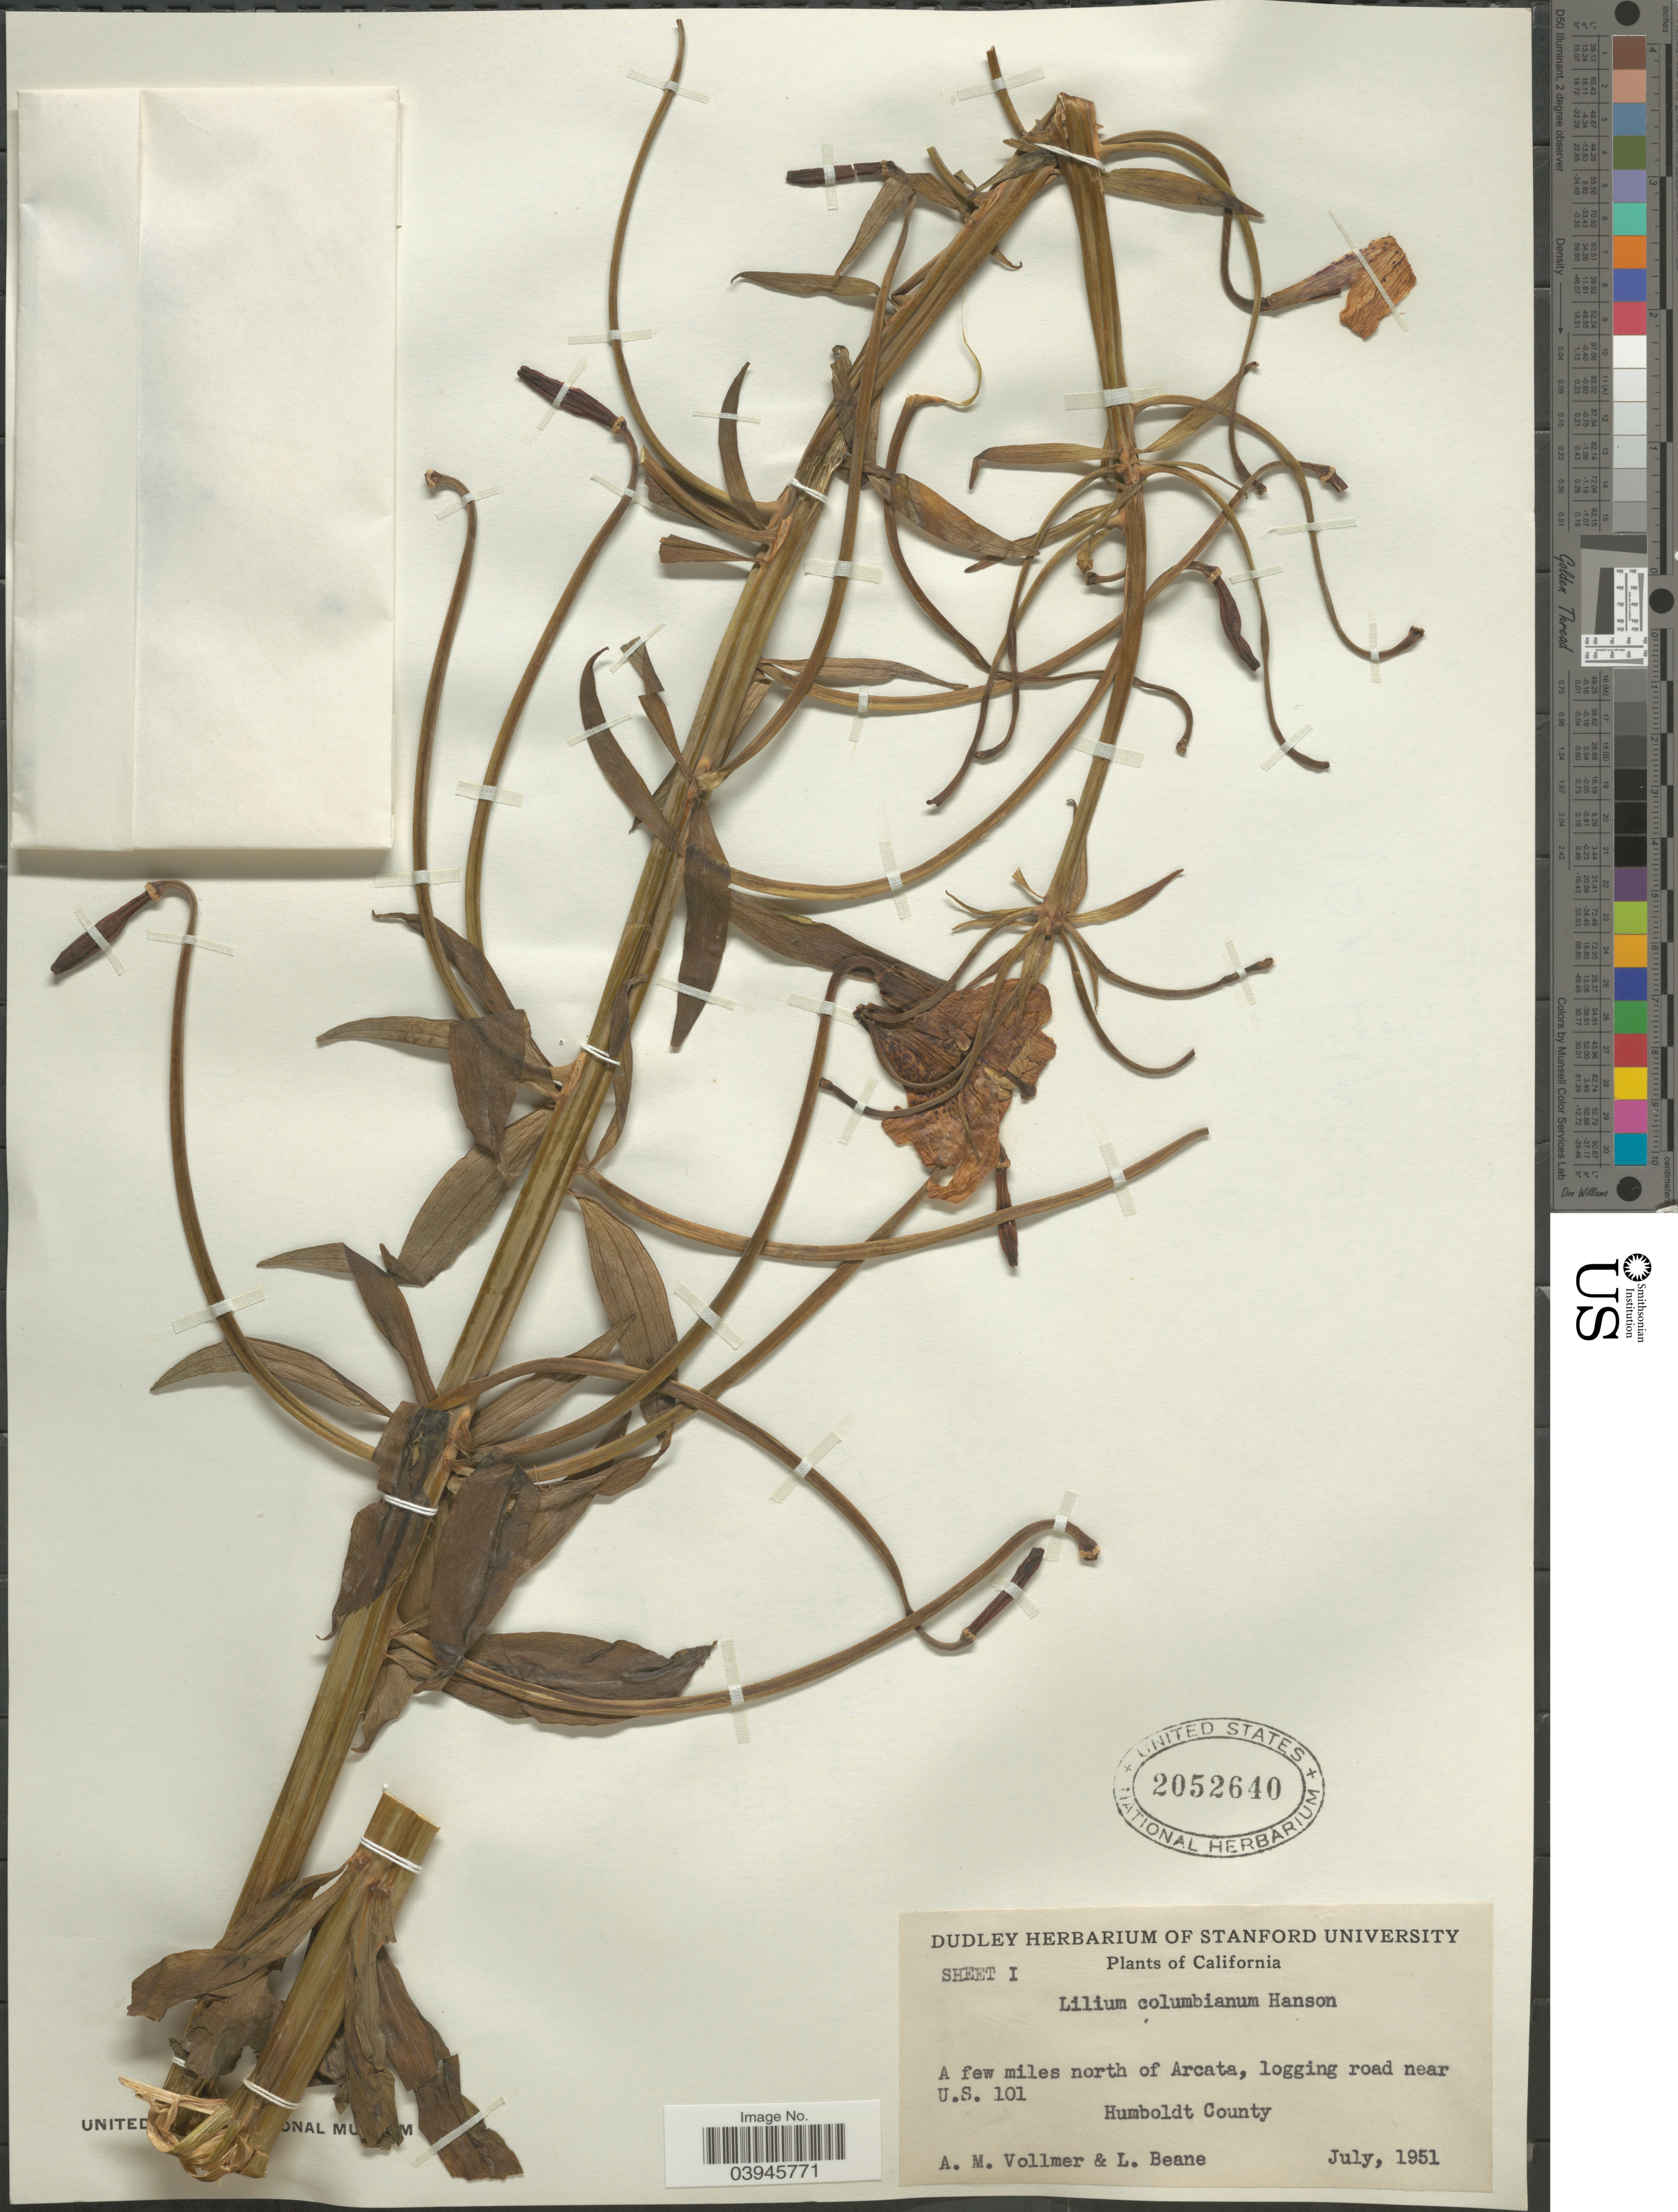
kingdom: Plantae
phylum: Tracheophyta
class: Liliopsida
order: Liliales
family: Liliaceae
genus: Lilium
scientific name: Lilium columbianum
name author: Leichtlin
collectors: A. Vollmer & L. Beane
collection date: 1951-07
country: United States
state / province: California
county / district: Humboldt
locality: A few miles north of Arcata, logging road near U.S. 101. Humboldt County.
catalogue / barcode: US 2052640